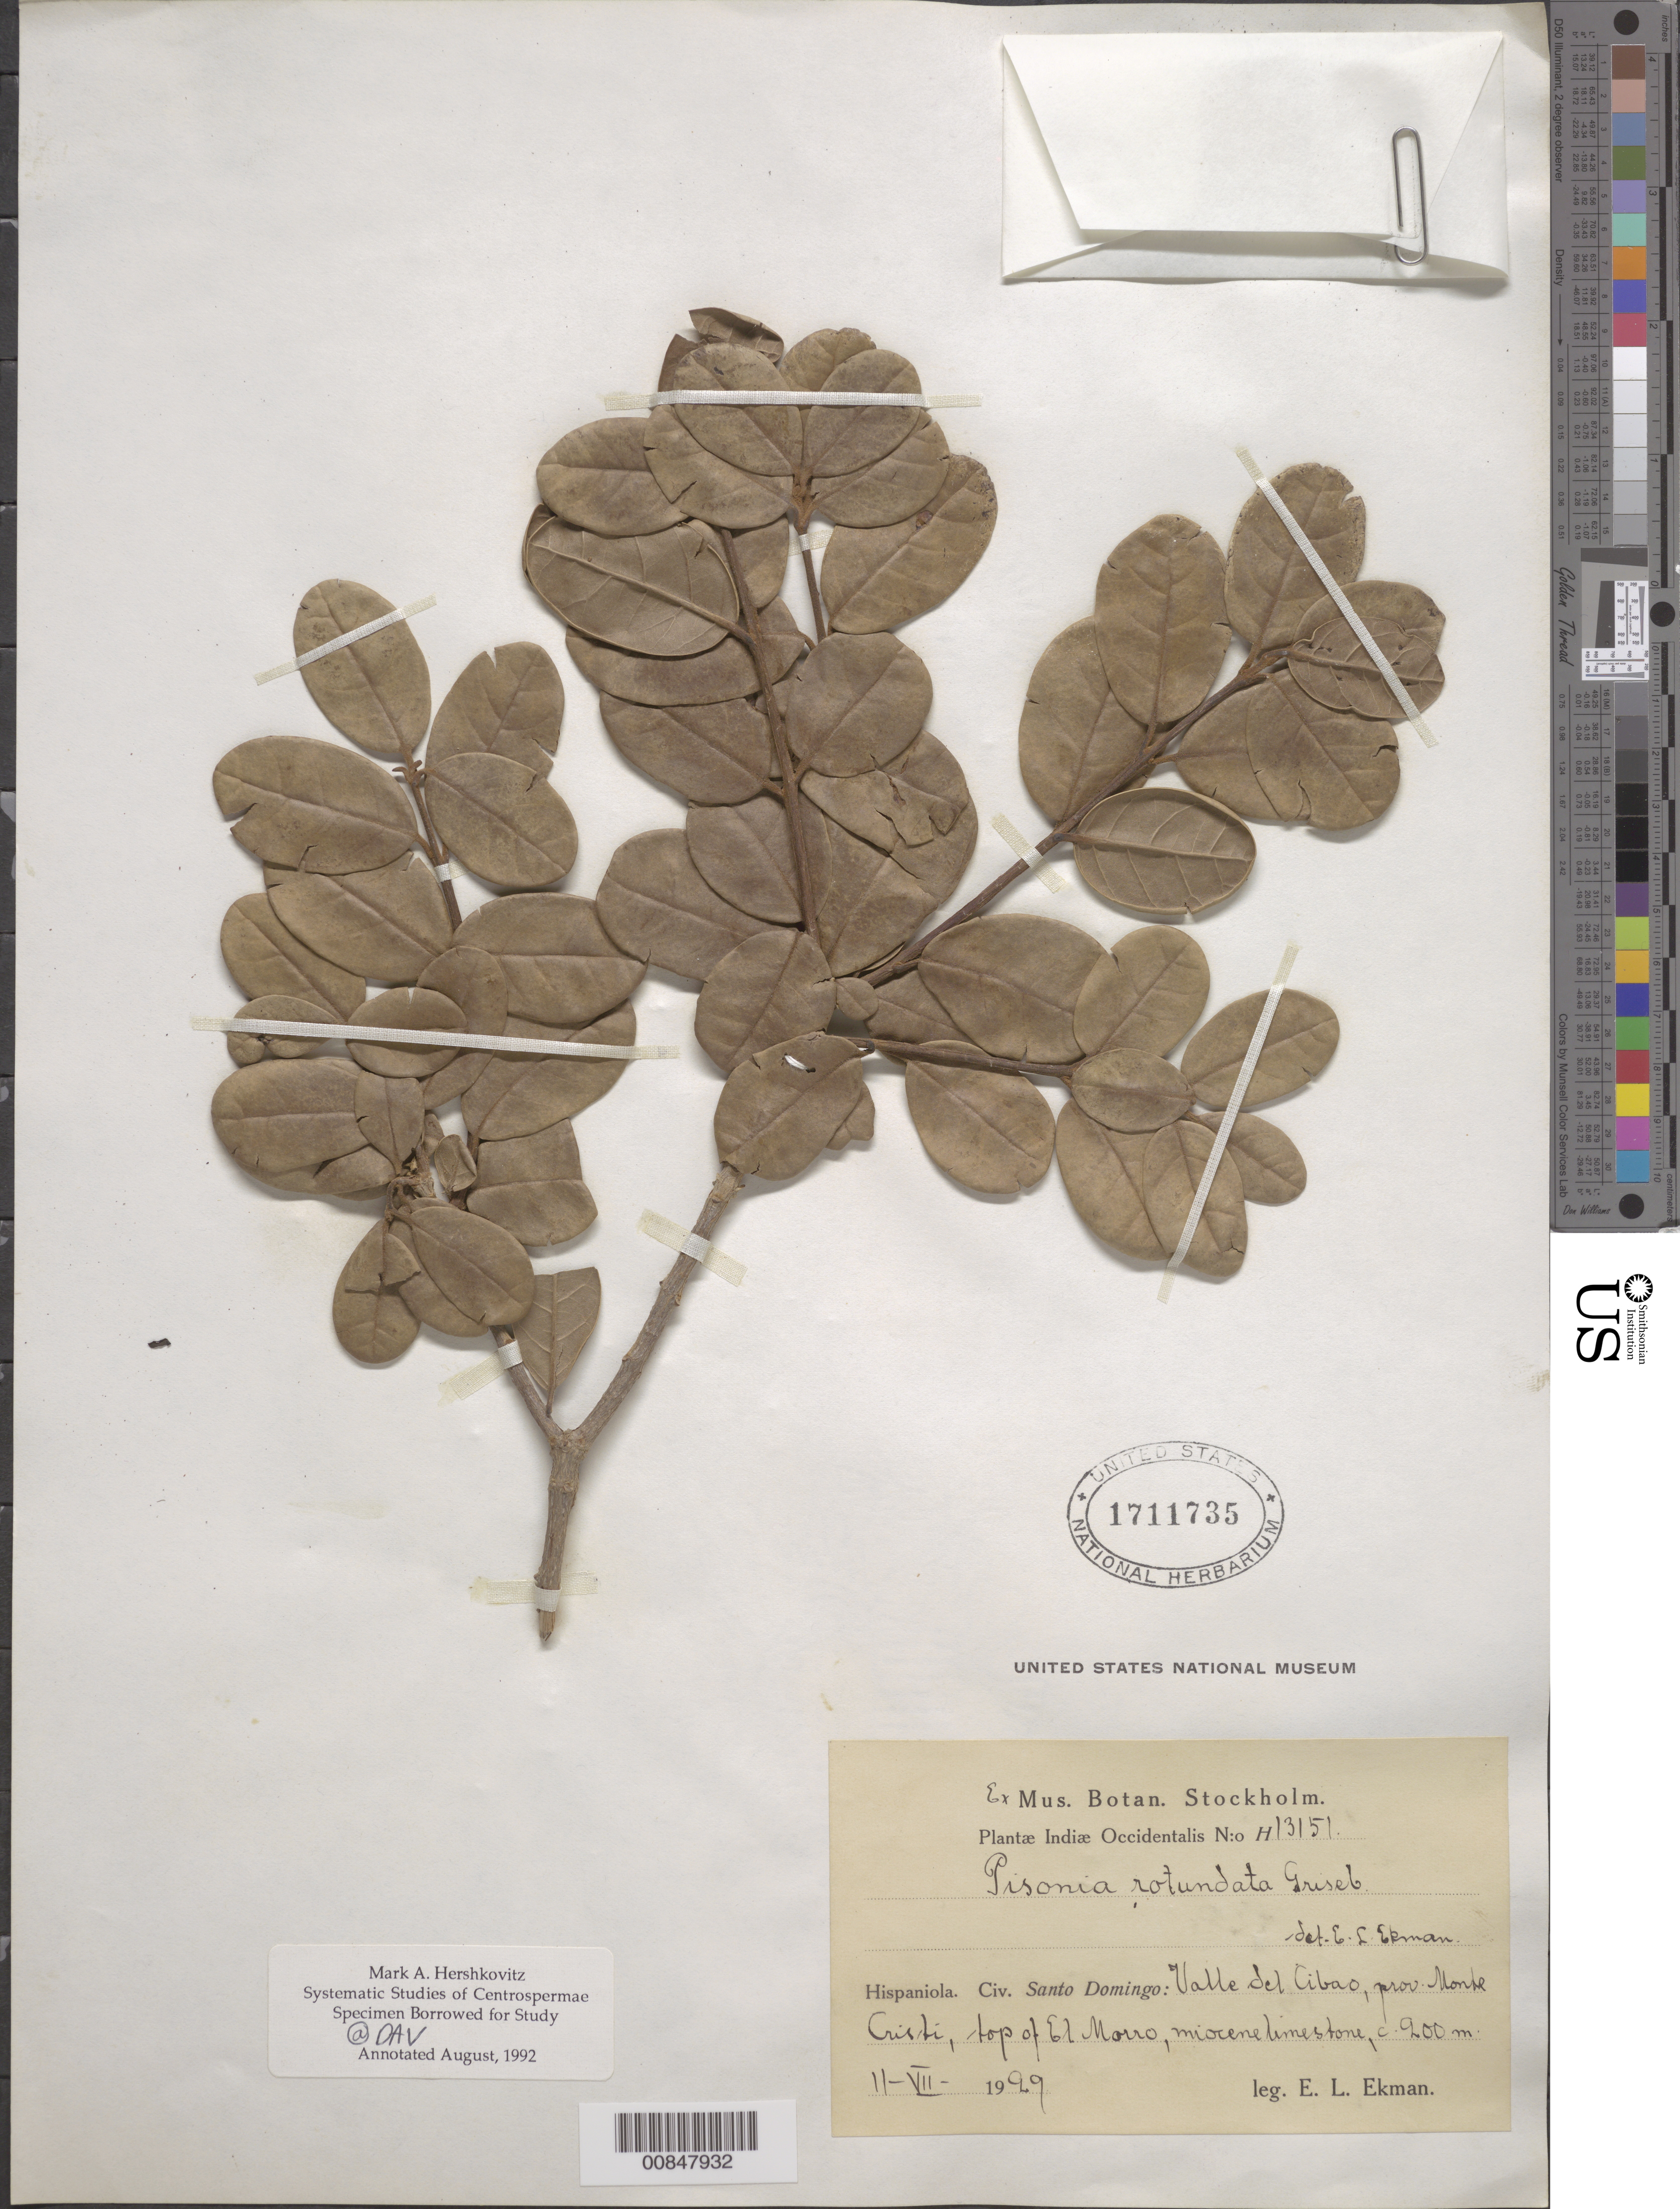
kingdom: Plantae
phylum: Tracheophyta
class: Magnoliopsida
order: Caryophyllales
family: Nyctaginaceae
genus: Pisonia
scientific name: Pisonia rotundata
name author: Griseb.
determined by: Ekman, E. L.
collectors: E. L. Ekman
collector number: H 13151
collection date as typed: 11 Jul 1929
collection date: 1929-07-11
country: Dominican Republic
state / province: Monte Cristi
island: Hispaniola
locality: Valle del Cibao, top of El Morro.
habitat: Miocene limestone.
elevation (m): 200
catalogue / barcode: US 1711735